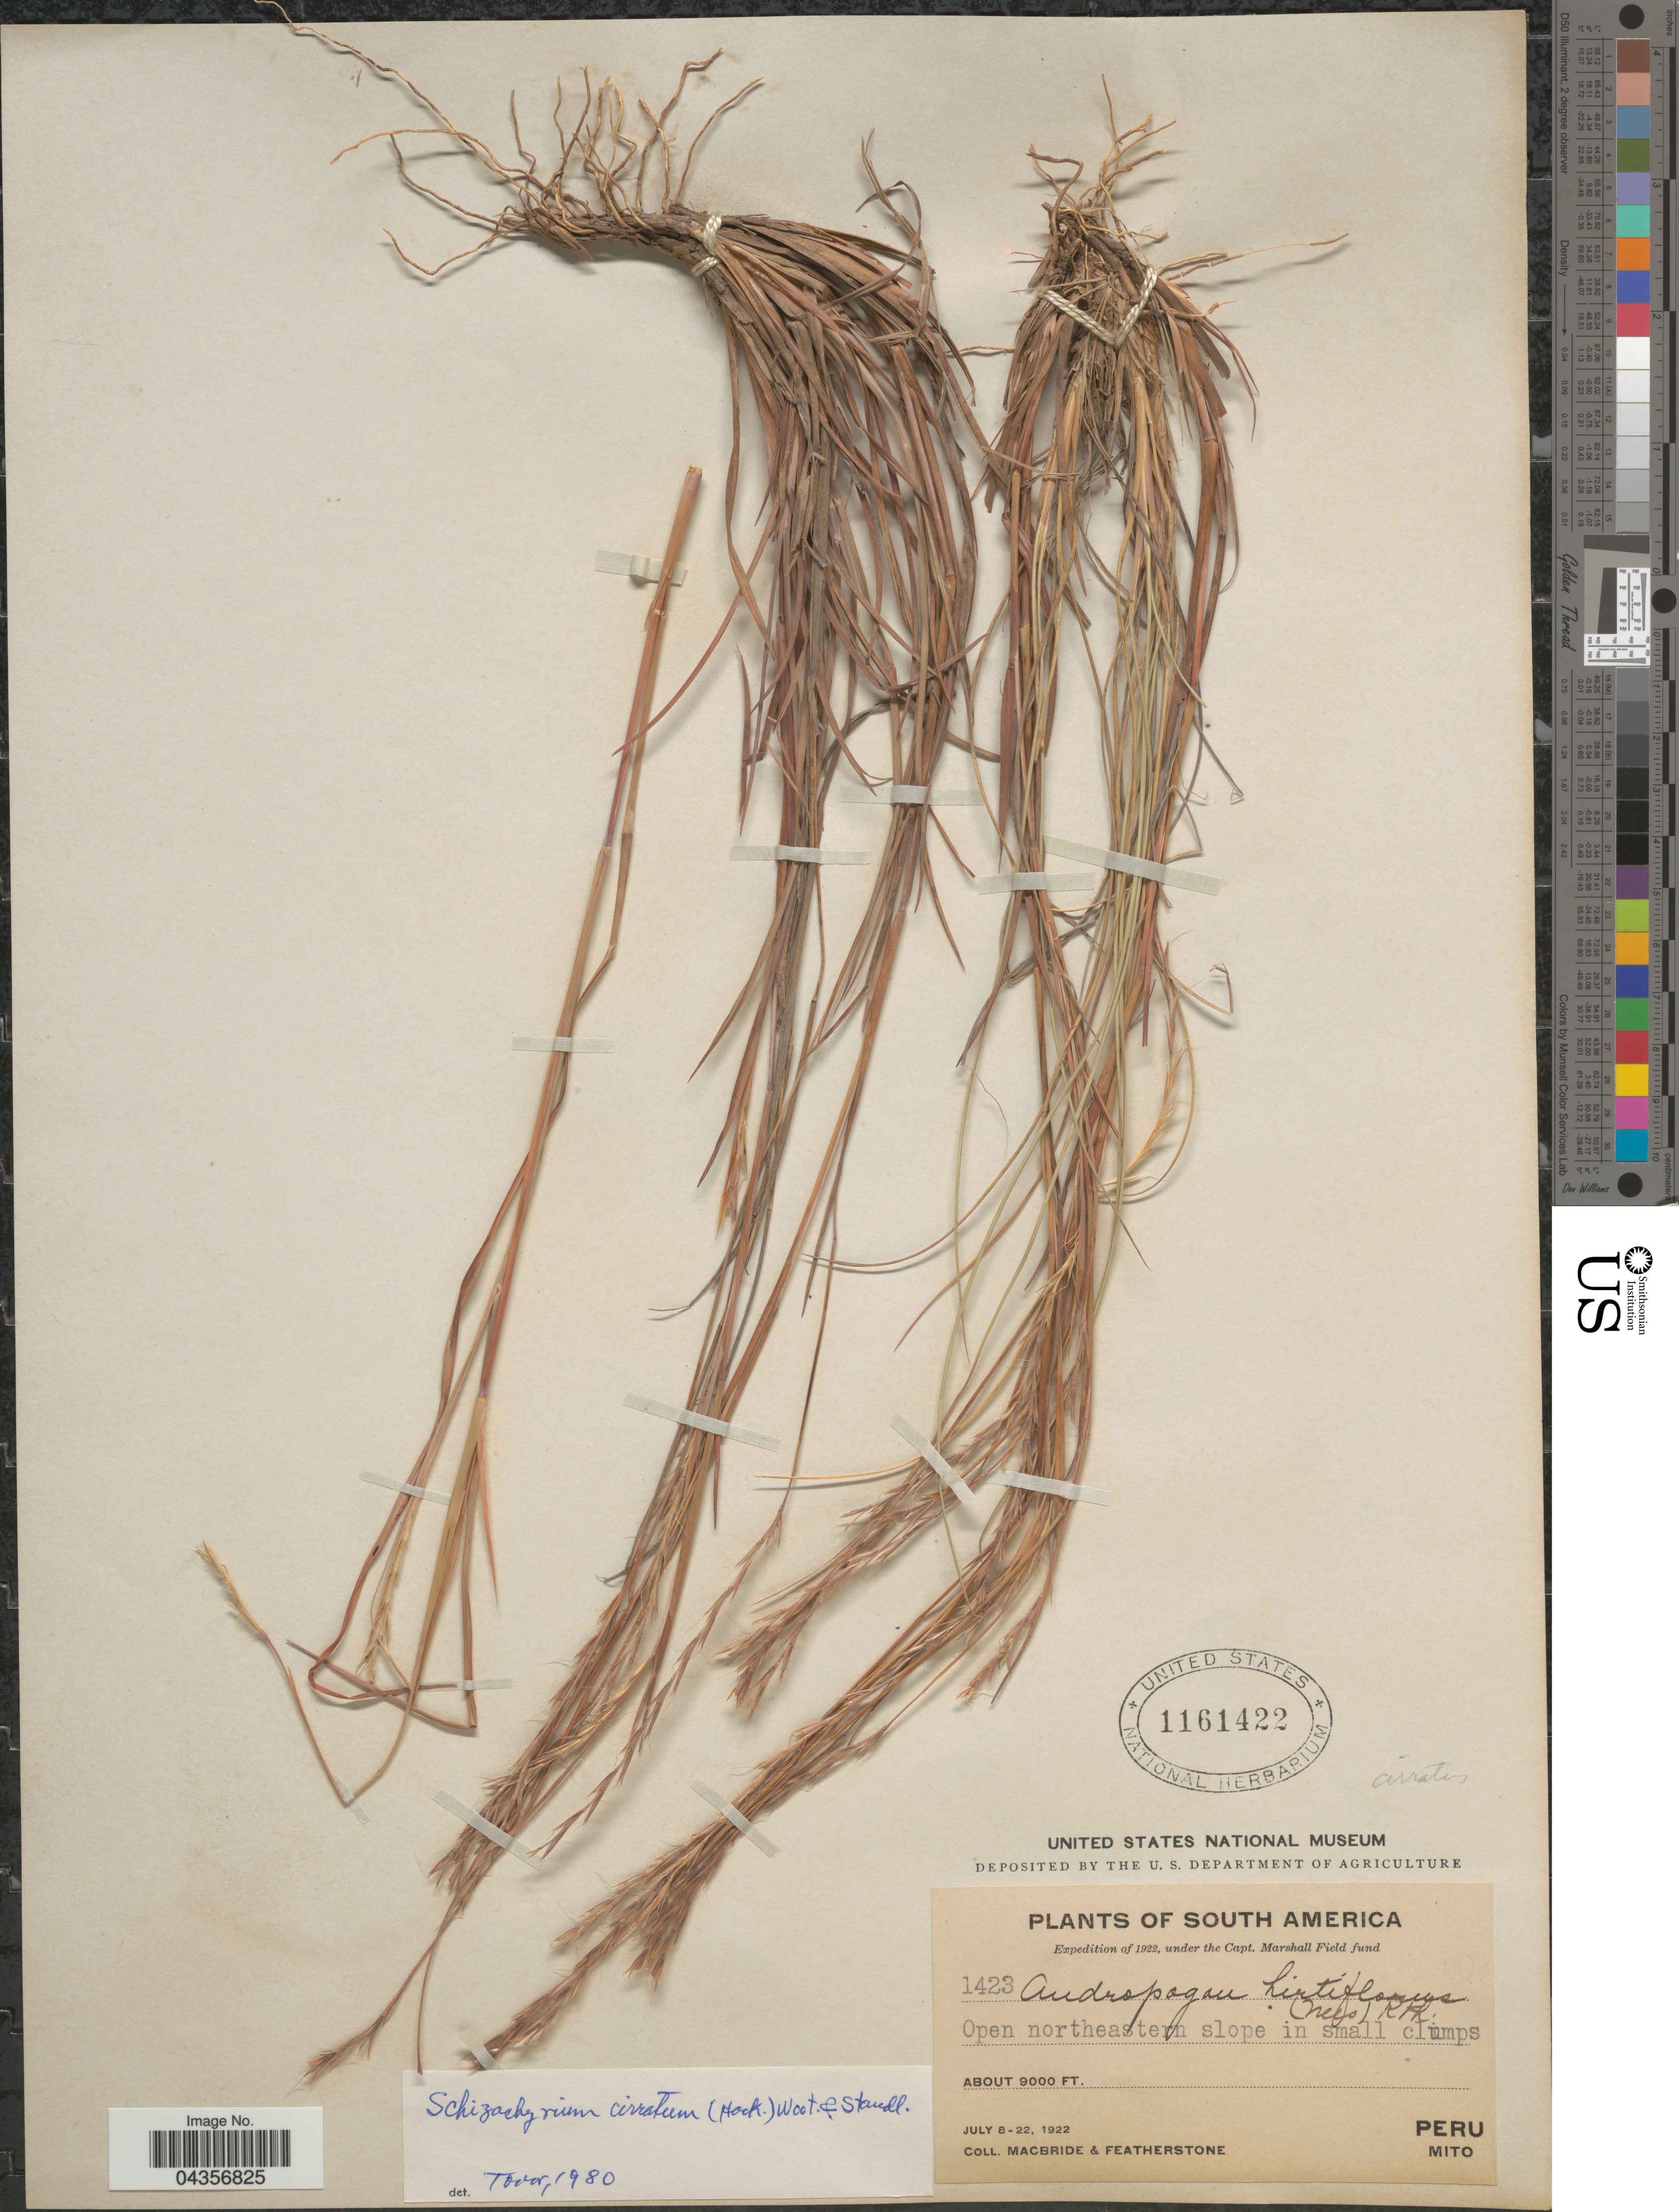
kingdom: Plantae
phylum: Tracheophyta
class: Liliopsida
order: Poales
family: Poaceae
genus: Schizachyrium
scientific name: Schizachyrium sanguineum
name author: (Retz.) Alston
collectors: Macbride, -- & -. Featherstone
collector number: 1423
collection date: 1922-07-08/1922-07-22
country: Peru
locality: Expedition of 1922. Open northeastern slope. Mito.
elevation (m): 2743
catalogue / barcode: US 1161422